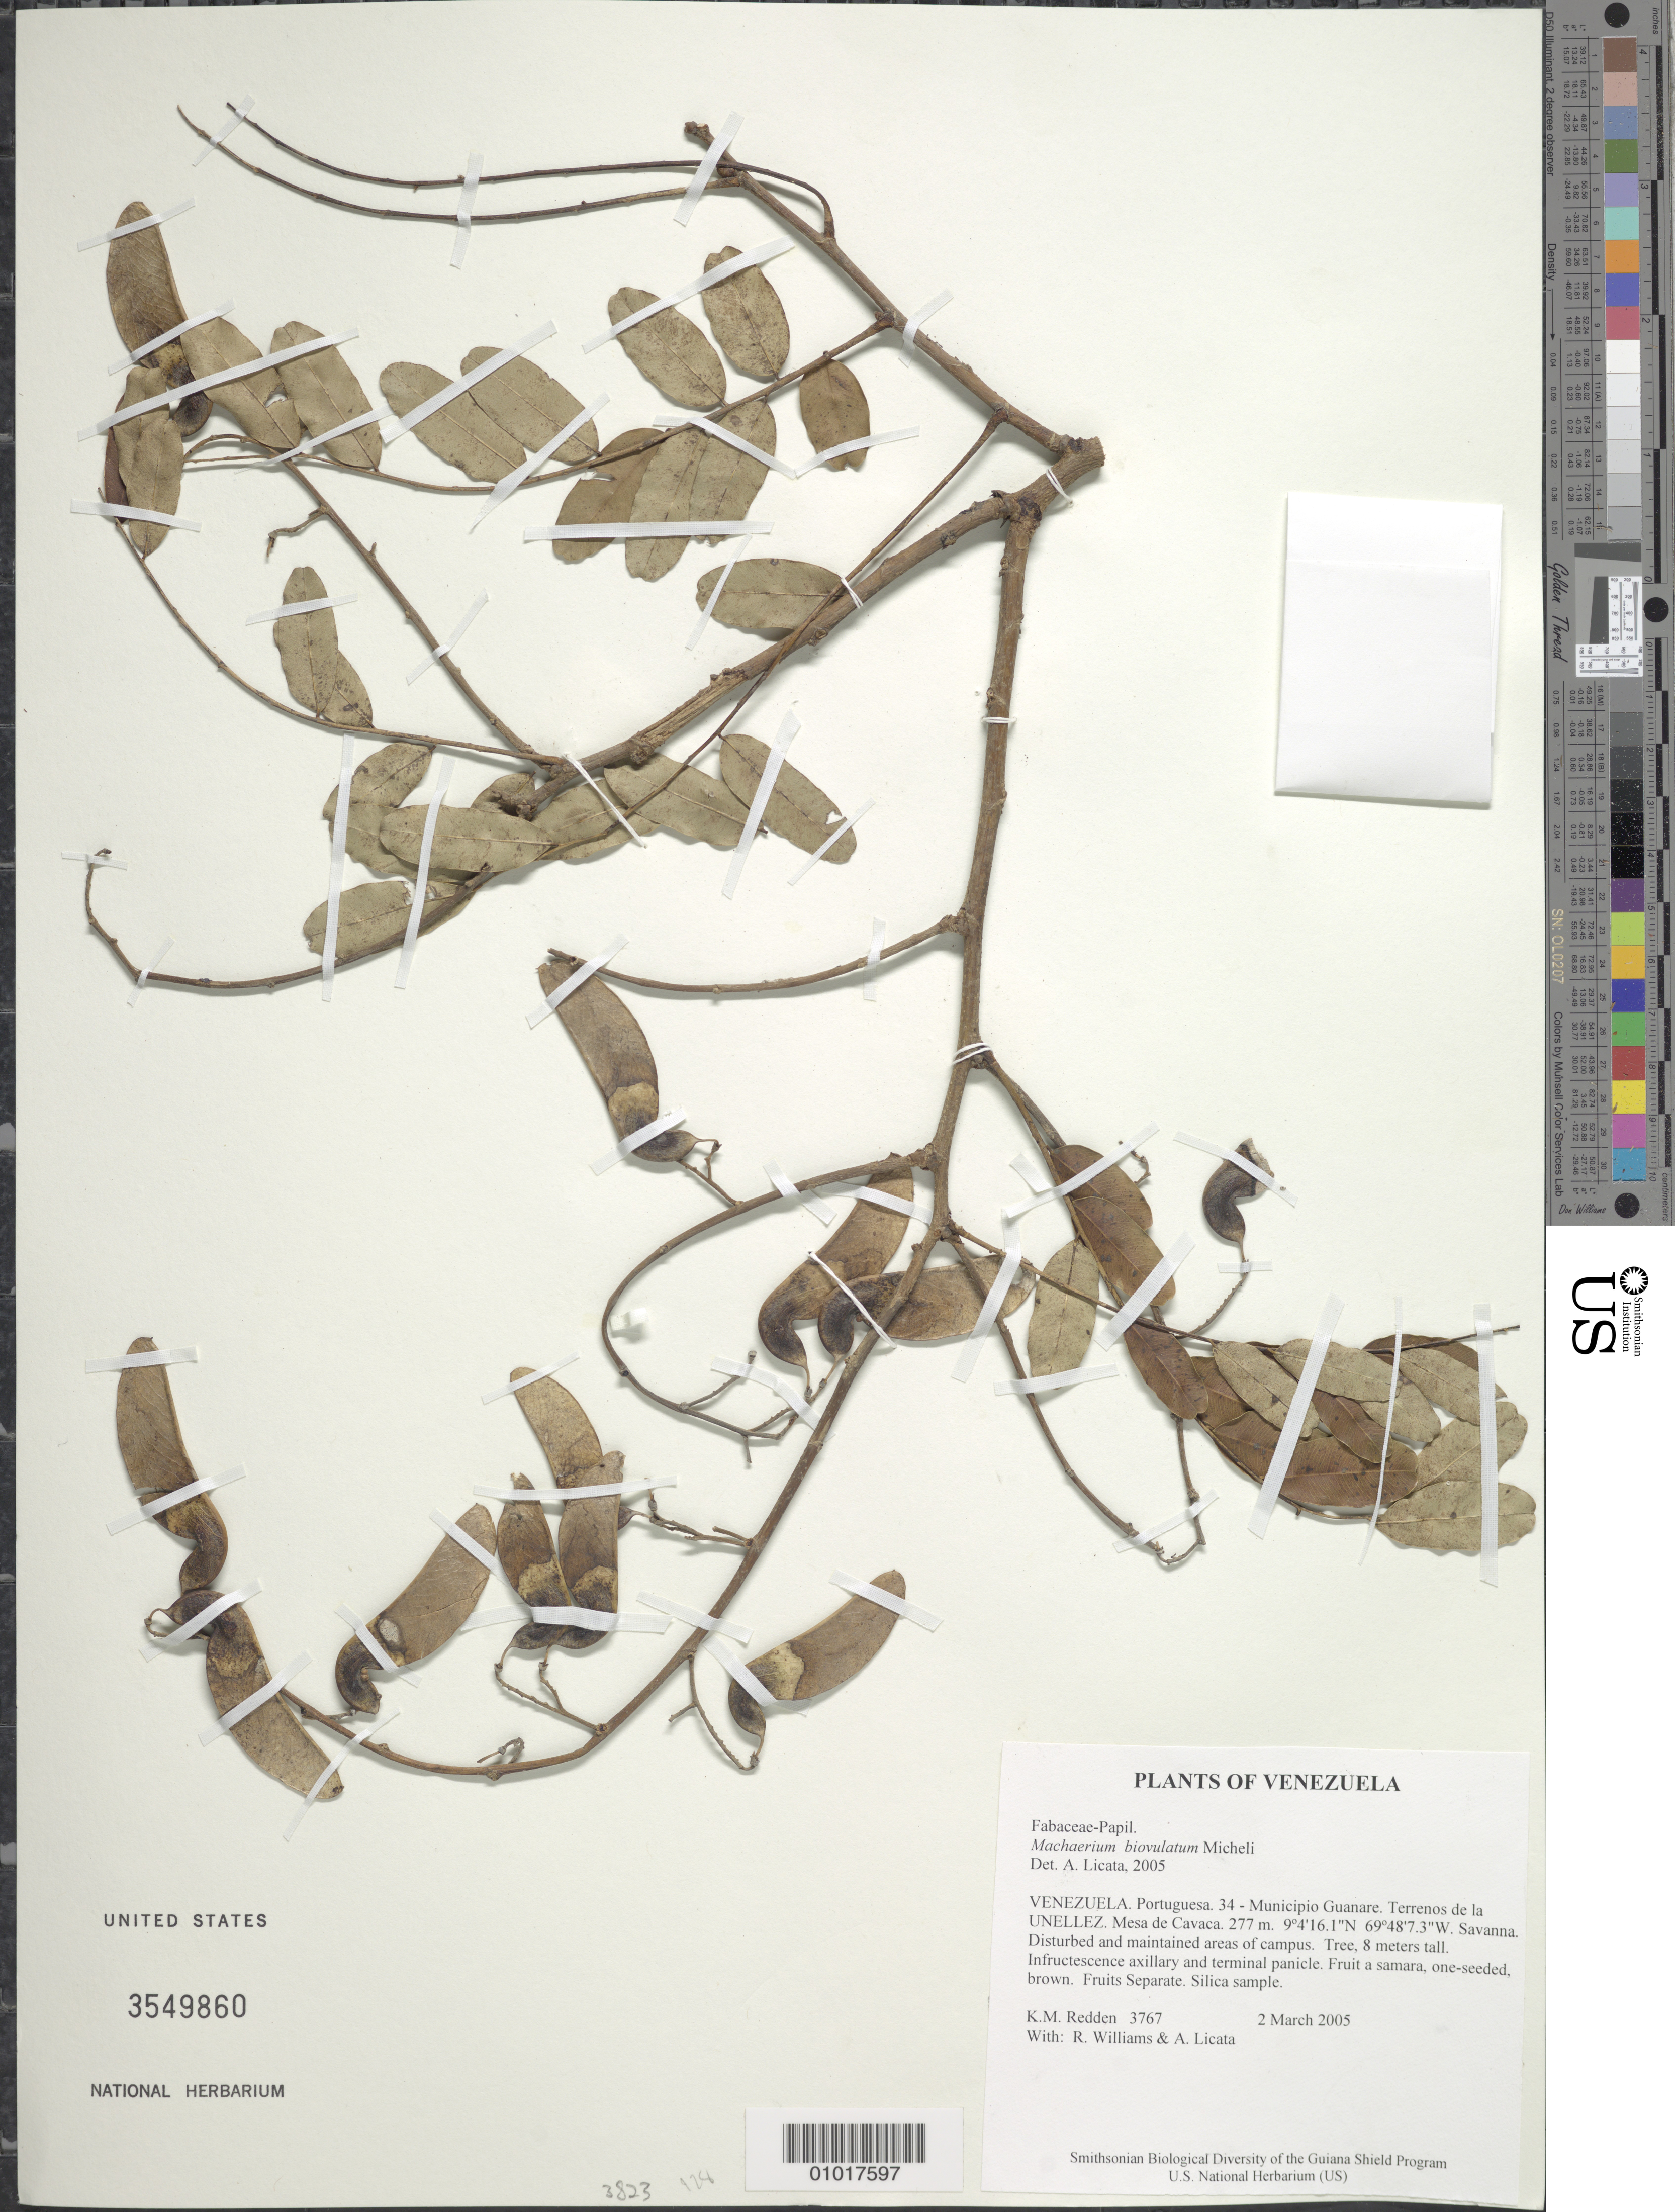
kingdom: Plantae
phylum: Tracheophyta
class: Magnoliopsida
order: Fabales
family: Fabaceae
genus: Machaerium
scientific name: Machaerium biovulatum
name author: Micheli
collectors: K. M. Redden, R. Williams & A. Licata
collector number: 3767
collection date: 2005-03-02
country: Venezuela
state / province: Portuguesa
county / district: Guanare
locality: Terrenos de la UNELLEZ. Mesa de Cavaca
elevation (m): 277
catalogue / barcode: US 3549860